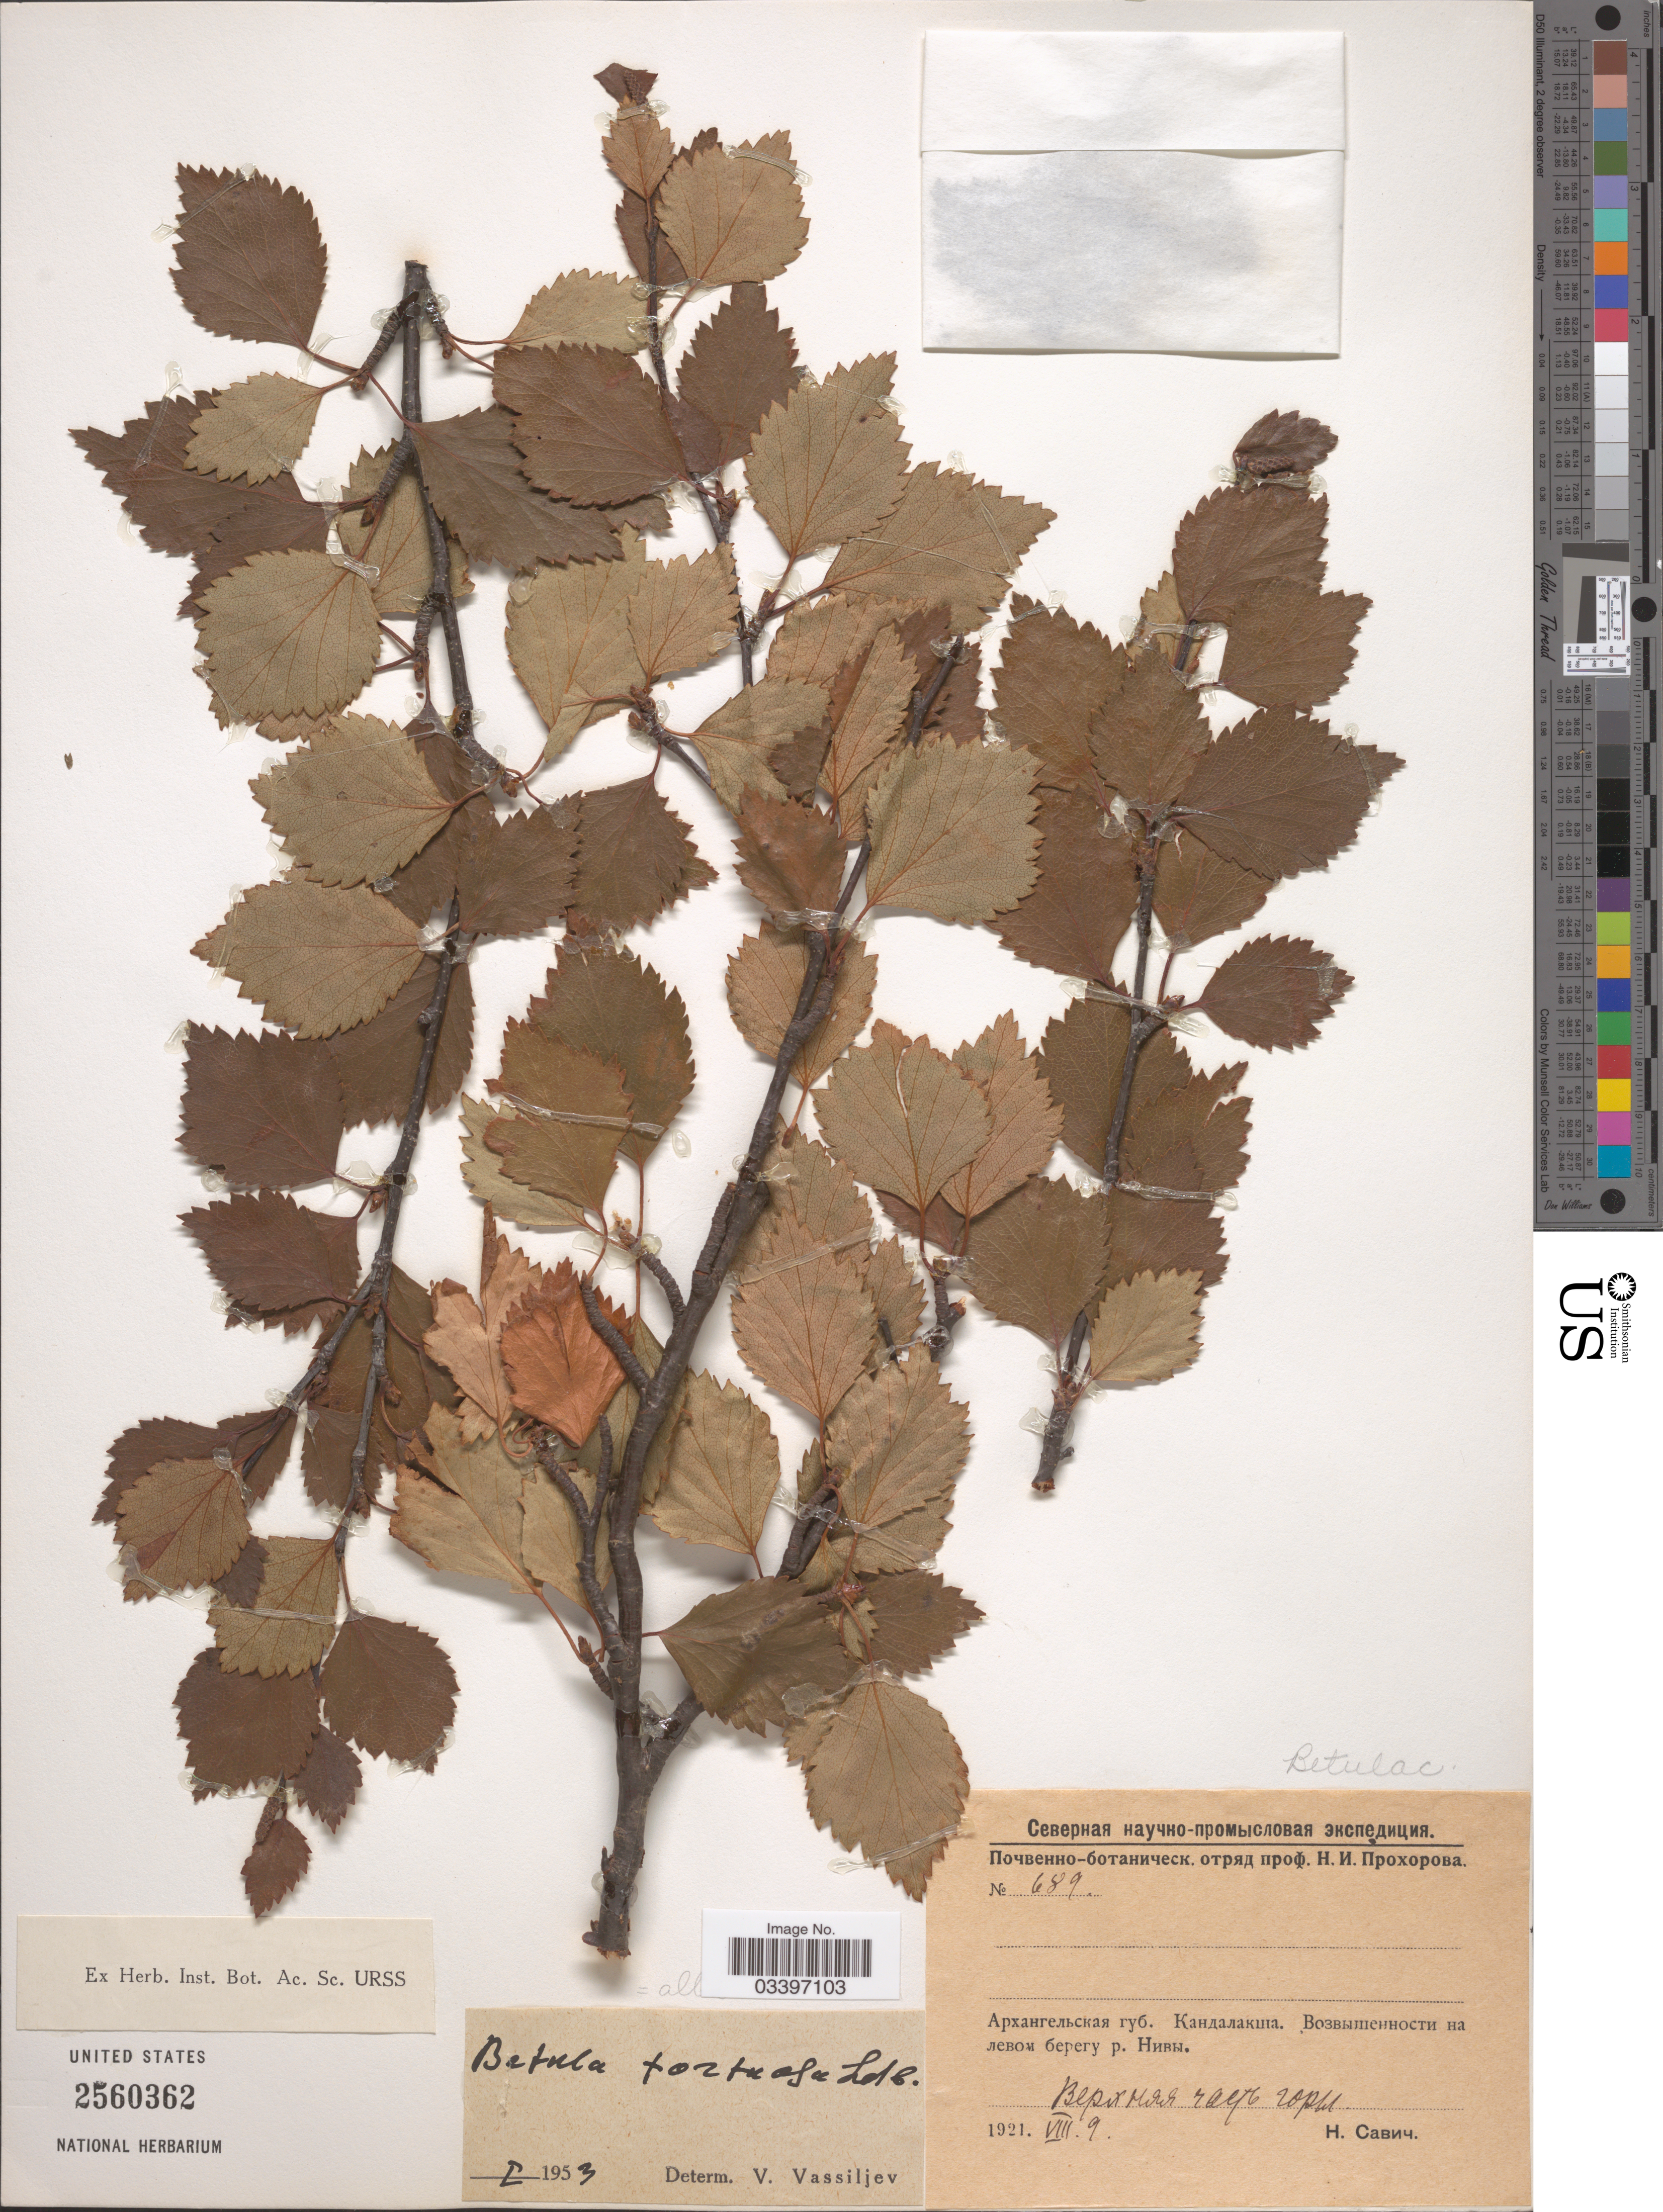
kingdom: Plantae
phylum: Tracheophyta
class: Magnoliopsida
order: Fagales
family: Betulaceae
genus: Betula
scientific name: Betula alba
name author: L.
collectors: N. Savicz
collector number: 689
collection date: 1921-08-09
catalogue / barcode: US 2560362